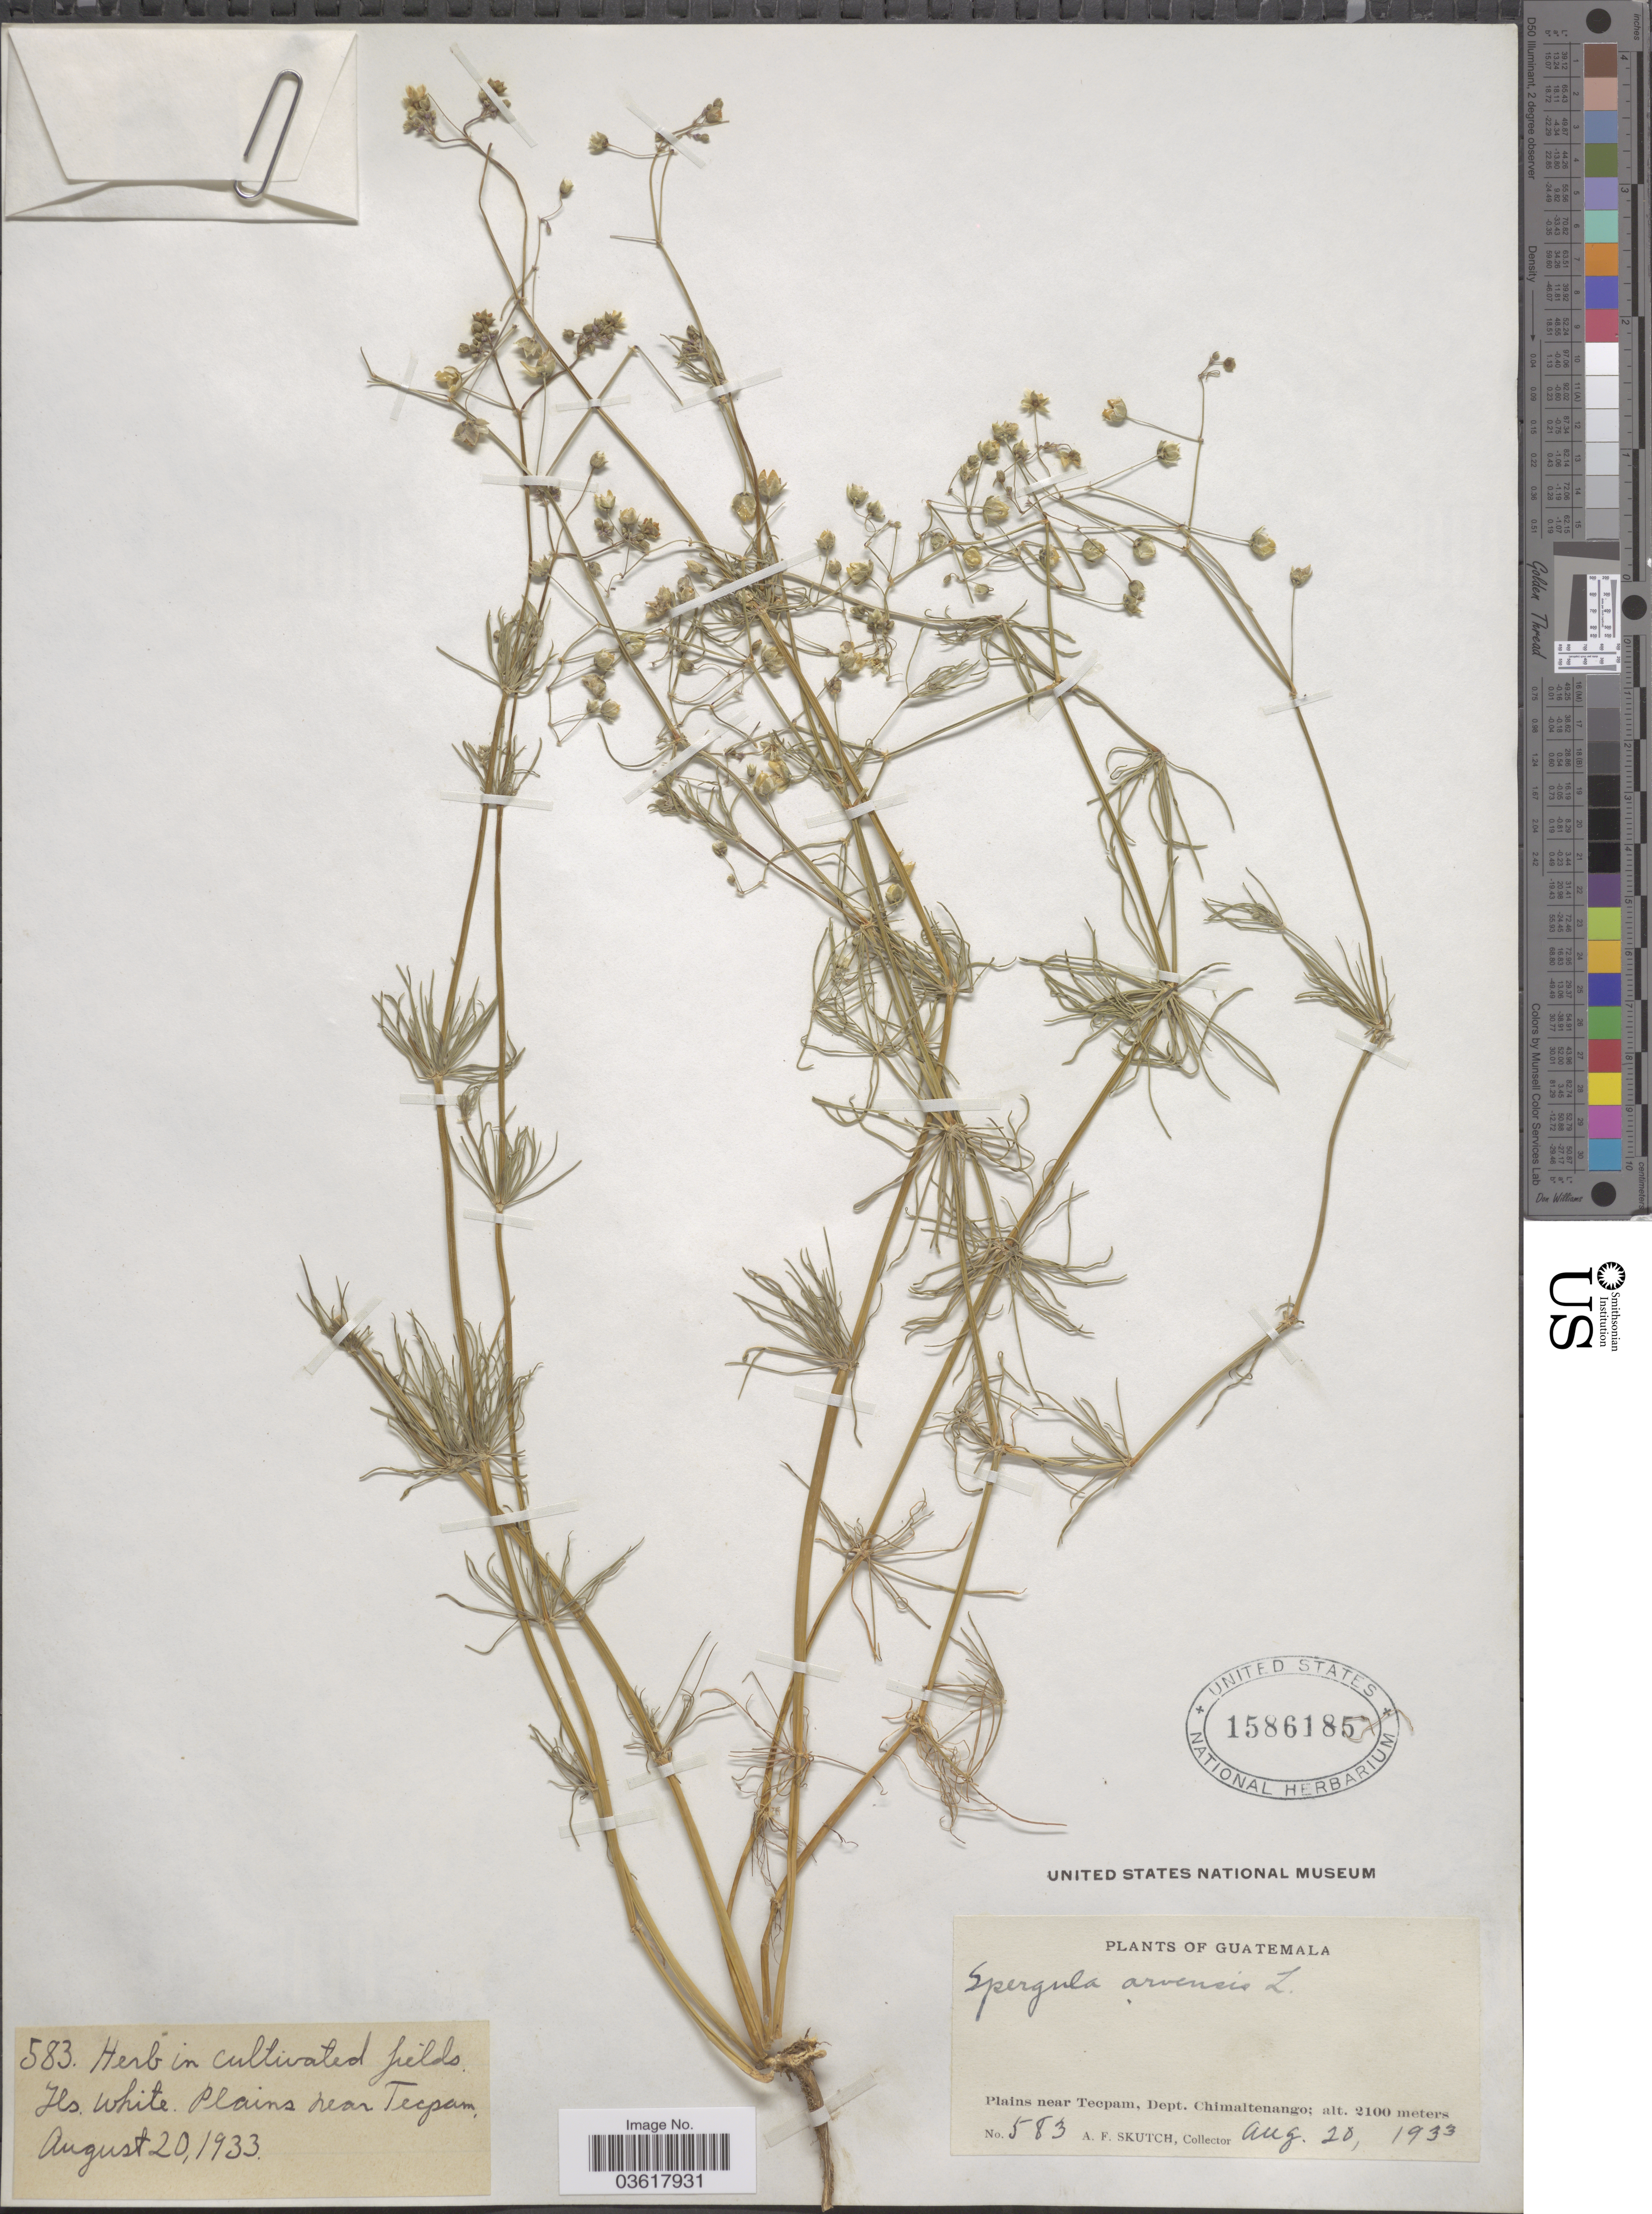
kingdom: Plantae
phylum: Tracheophyta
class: Magnoliopsida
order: Caryophyllales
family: Caryophyllaceae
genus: Spergula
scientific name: Spergula arvensis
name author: L.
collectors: A. F. Skutch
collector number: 583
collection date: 1933-08-20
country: Guatemala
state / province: Chimaltenango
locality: Plains near Tecpam, Dept. Chimaltenango.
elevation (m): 2100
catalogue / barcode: US 1586185